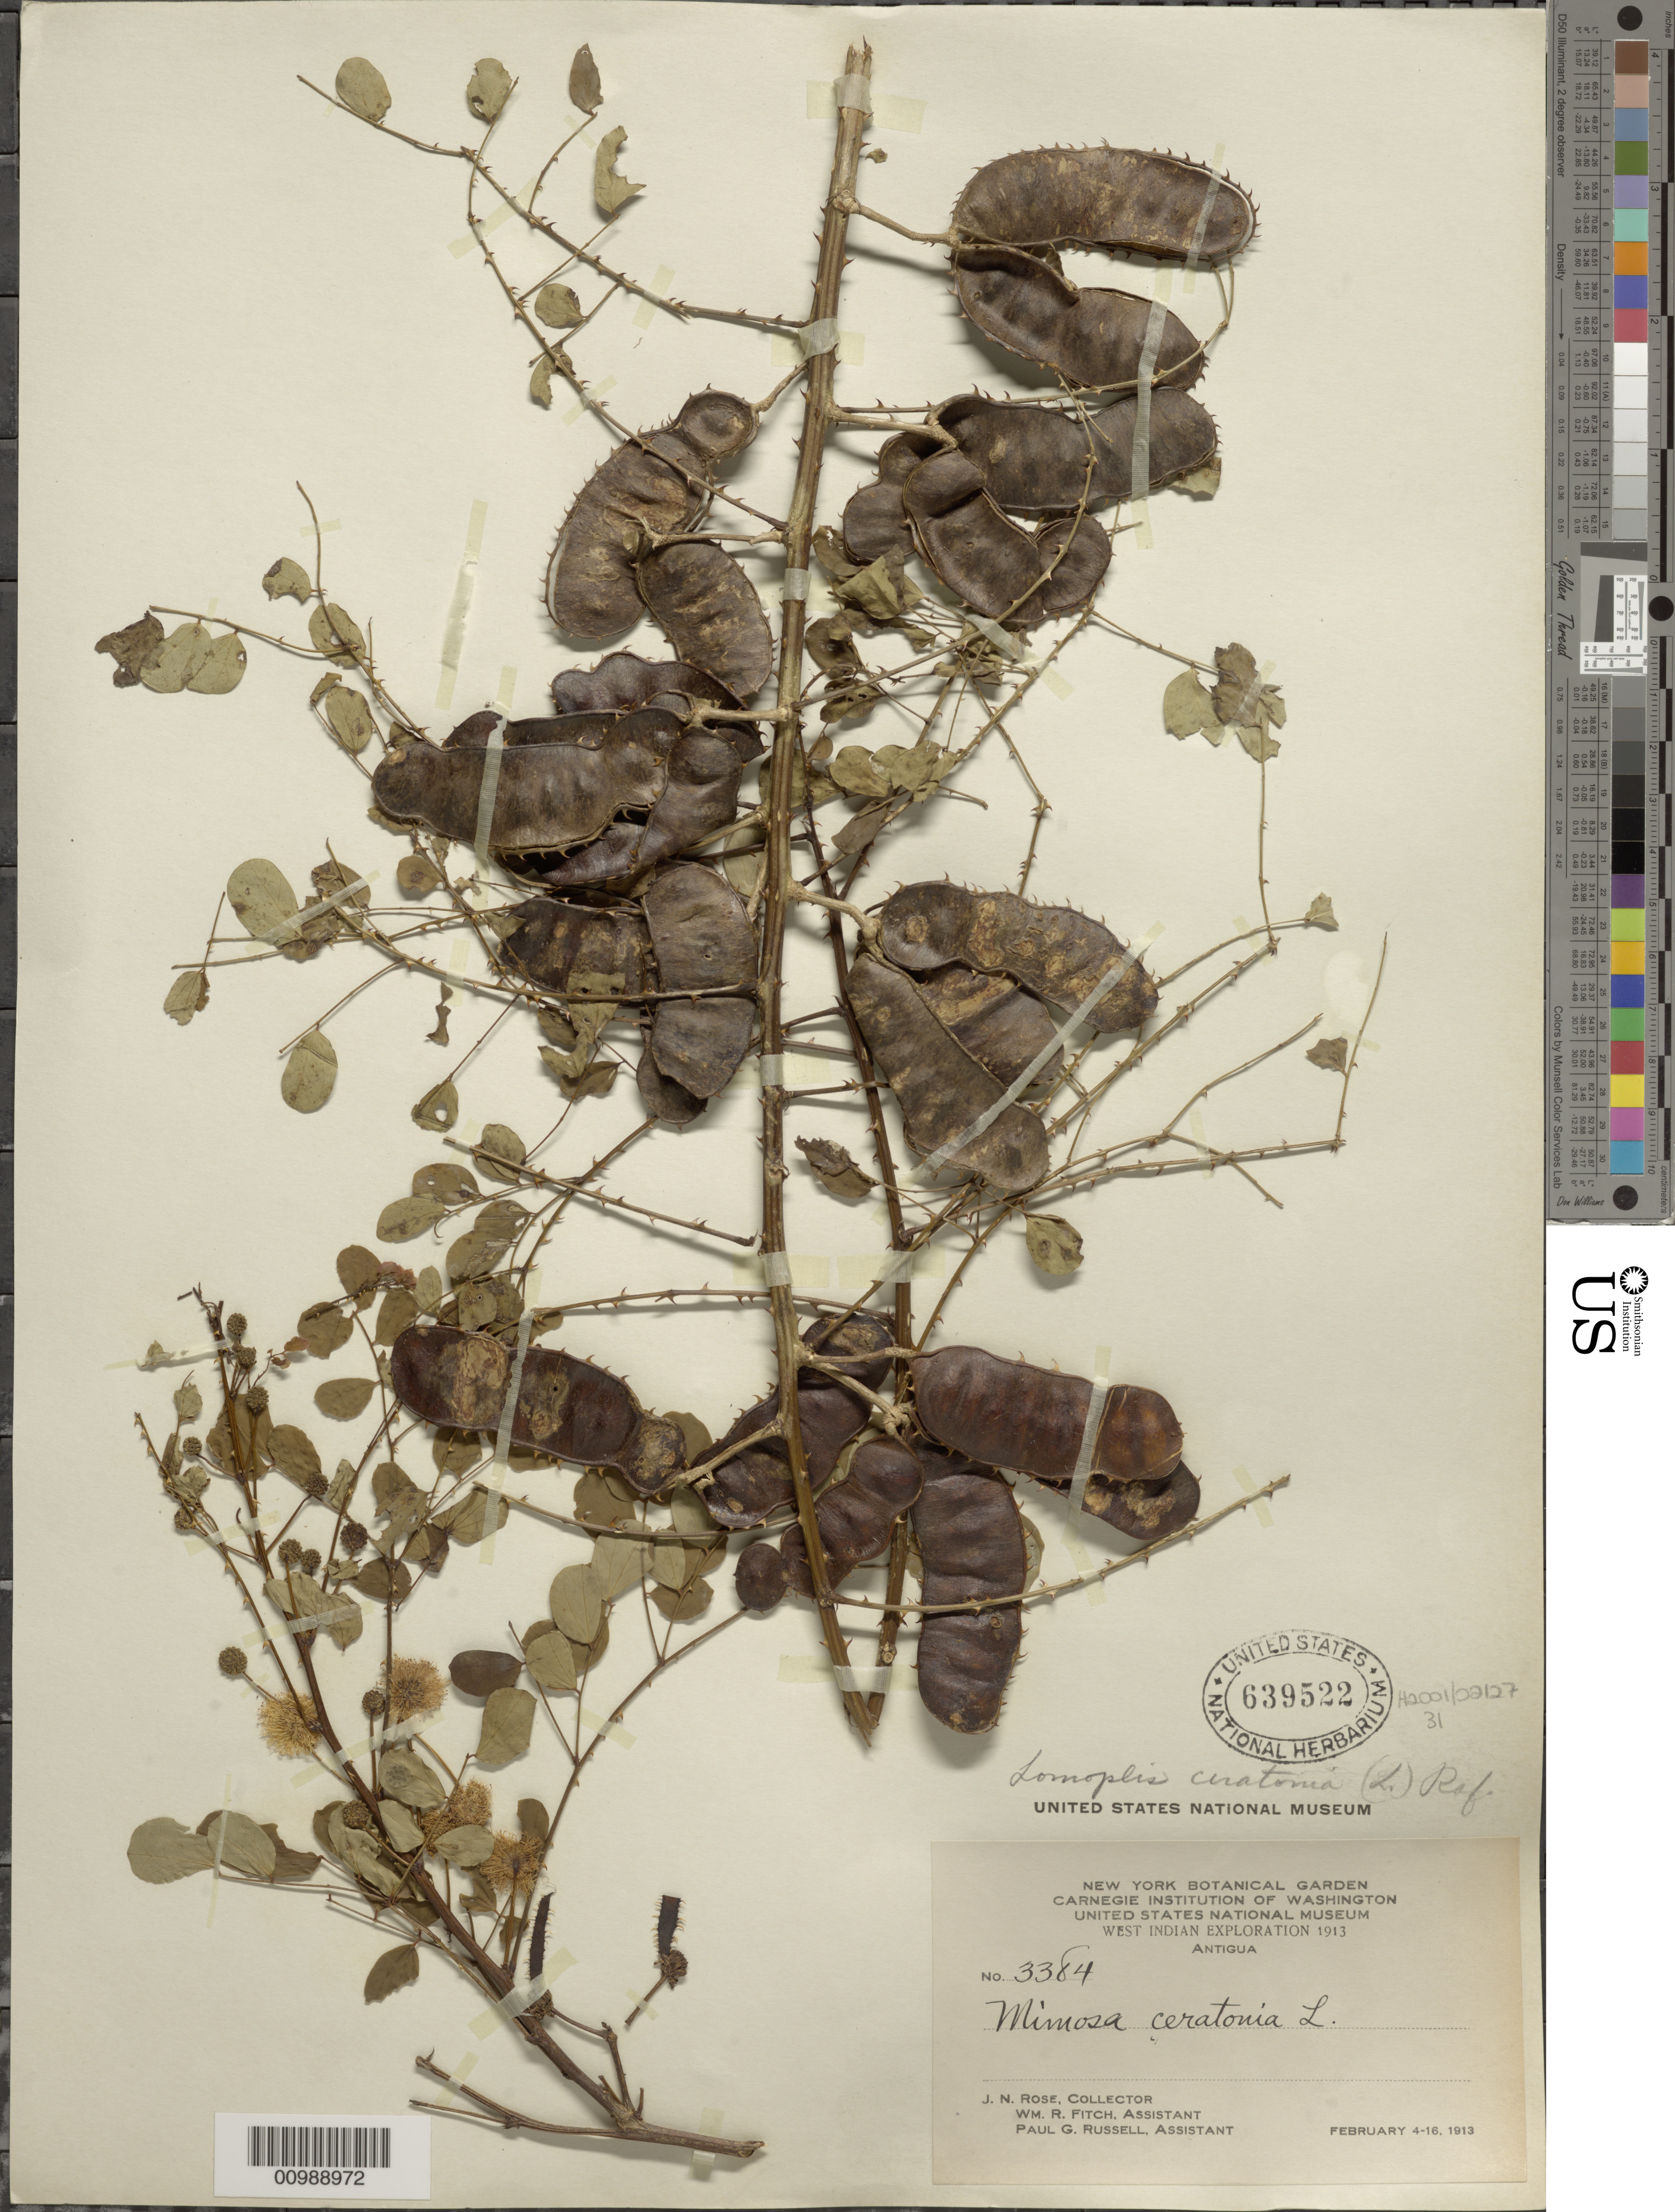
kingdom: Plantae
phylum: Tracheophyta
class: Magnoliopsida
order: Fabales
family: Fabaceae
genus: Mimosa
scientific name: Mimosa ceratonia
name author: L.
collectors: J. N. Rose, W. R. Fitch & P. G. Russell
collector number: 3384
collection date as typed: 04 Feb 1913 to 16 Feb 1913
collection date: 1913-02-04/1913-02-16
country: Antigua and Barbuda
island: Antigua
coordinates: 0 N, 0 E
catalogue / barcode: US 639522